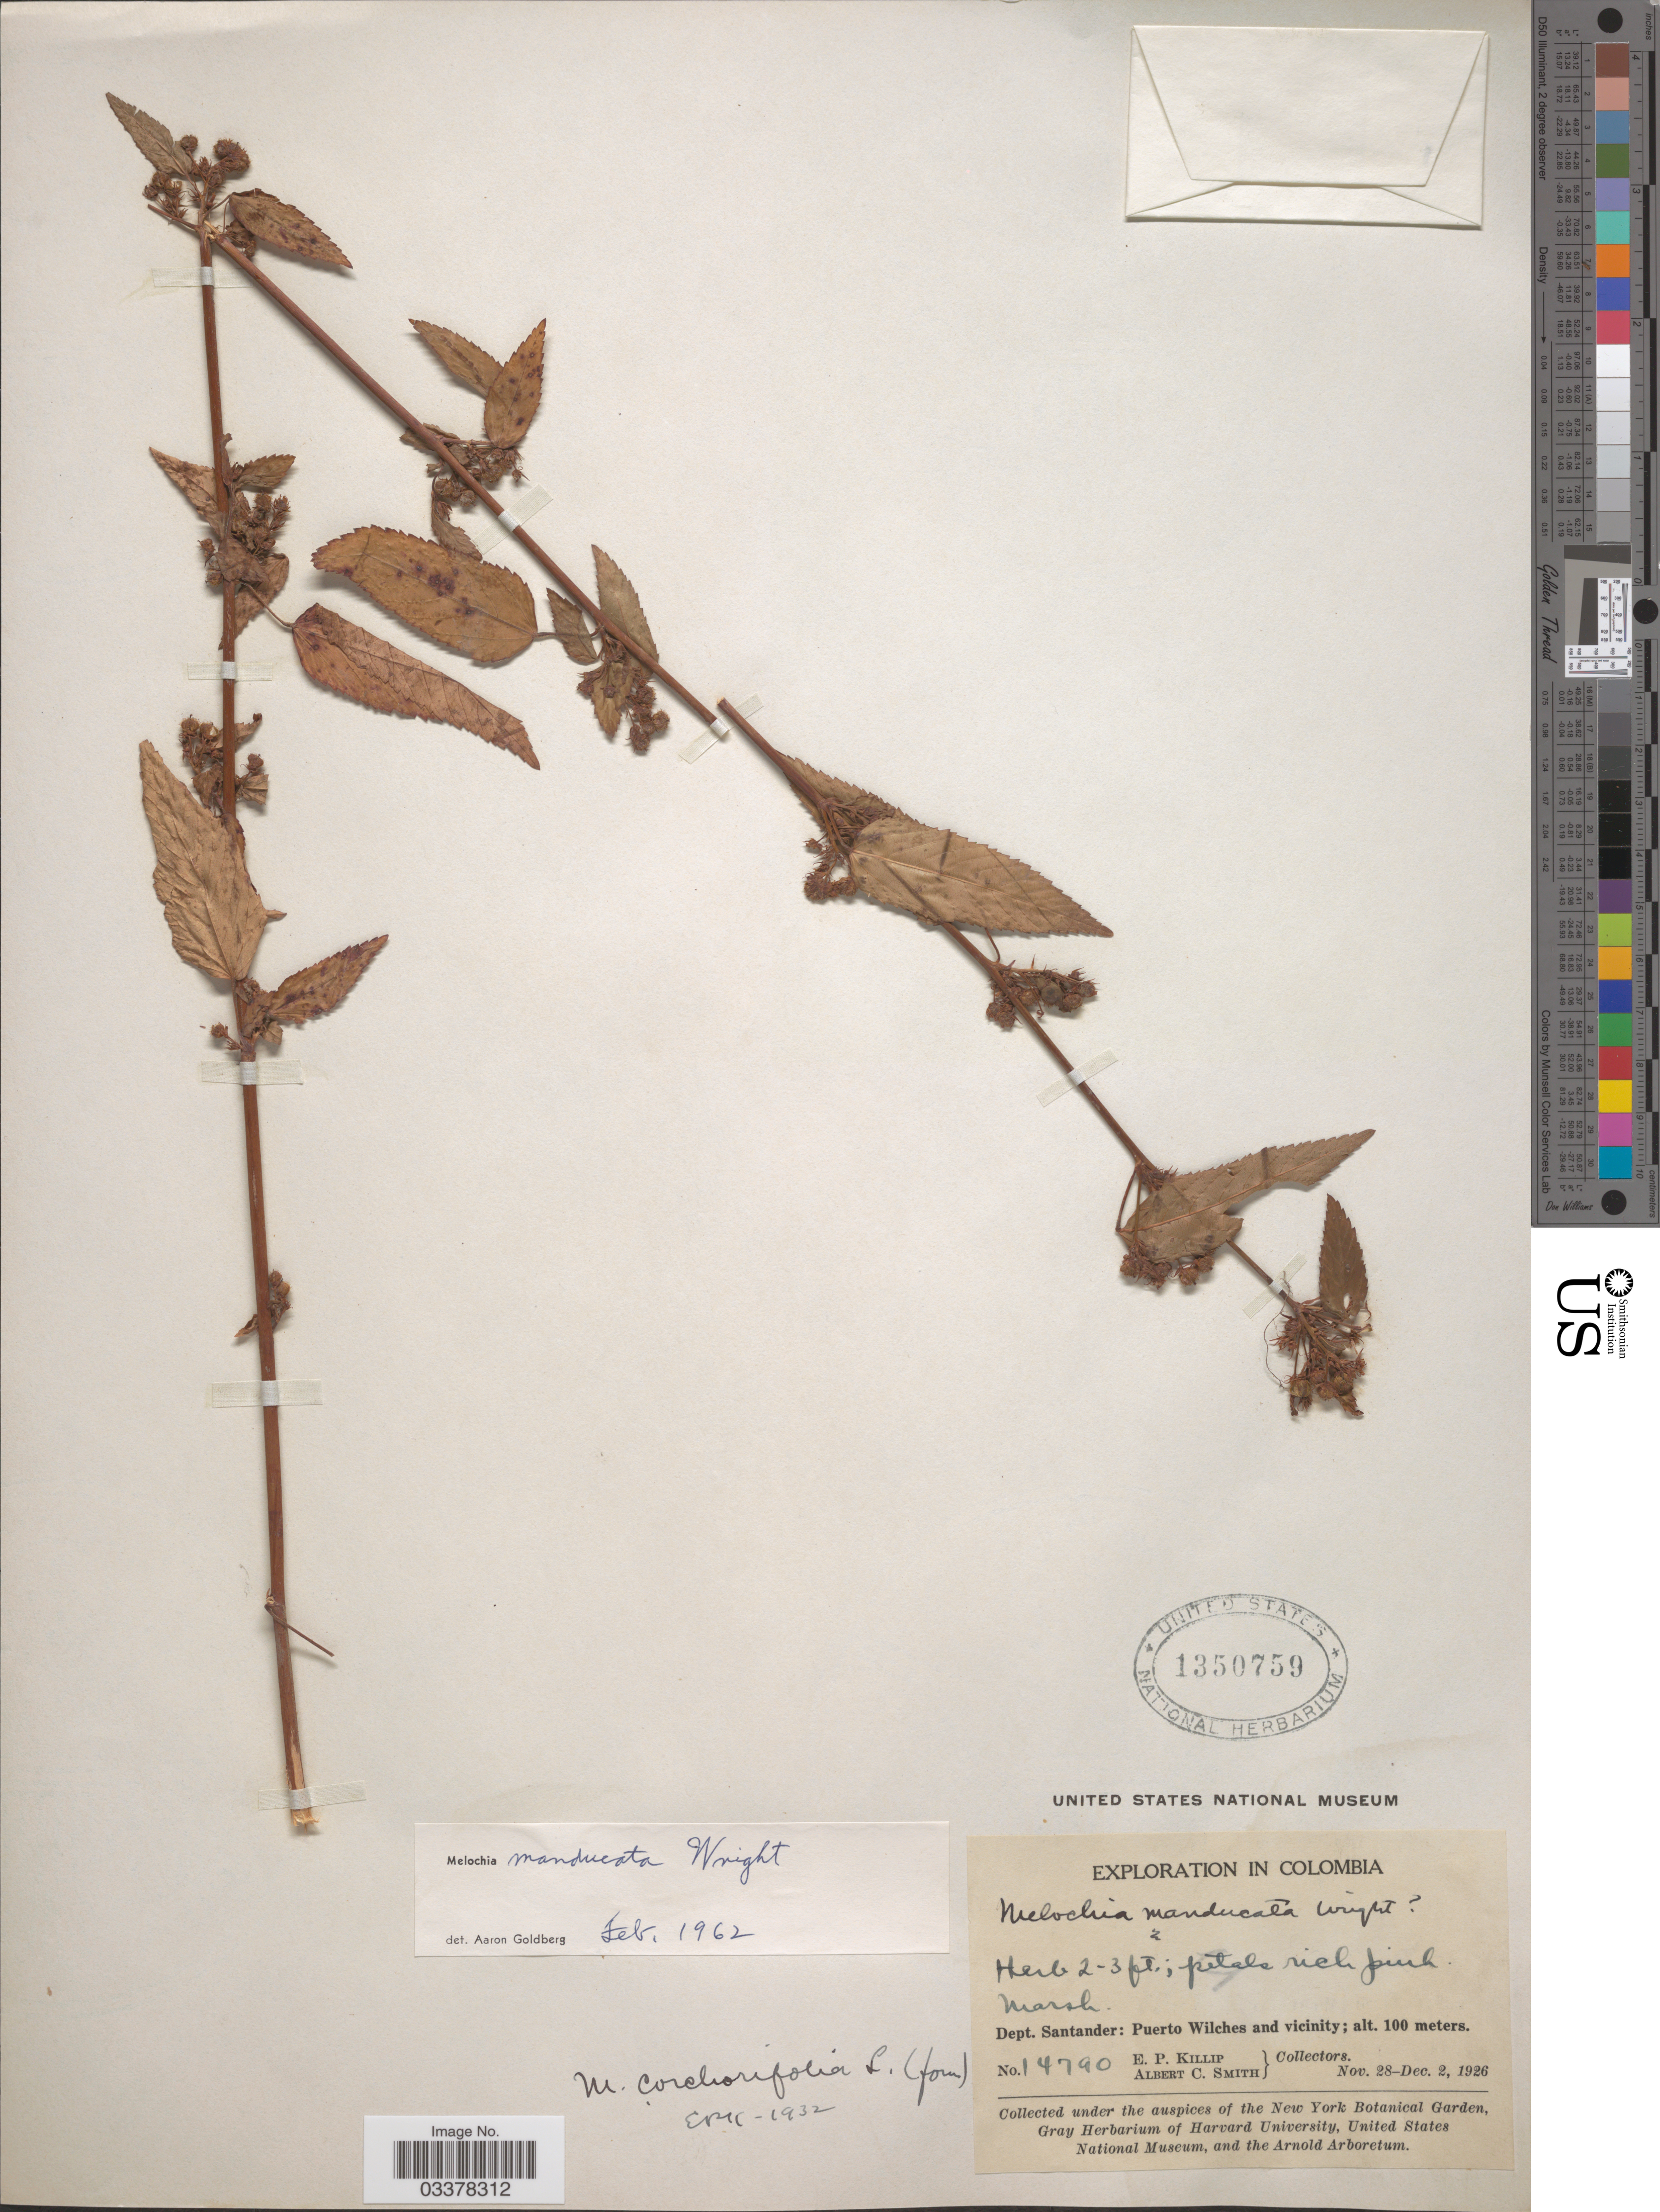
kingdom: Plantae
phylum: Tracheophyta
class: Magnoliopsida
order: Malvales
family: Malvaceae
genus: Melochia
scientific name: Melochia siphonandra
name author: (Turcz.) Dorr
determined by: Dorr, L. J., (BOT), Smithsonian Institution - National Museum of Natural History (UNITED STATES)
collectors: E. P. Killip & A. C. Smith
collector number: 14790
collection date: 1926-11-28/1926-12-02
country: Colombia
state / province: Santander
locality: Dept. Santander: Puerto Wilches and vicinity.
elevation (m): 100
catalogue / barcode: US 1350759